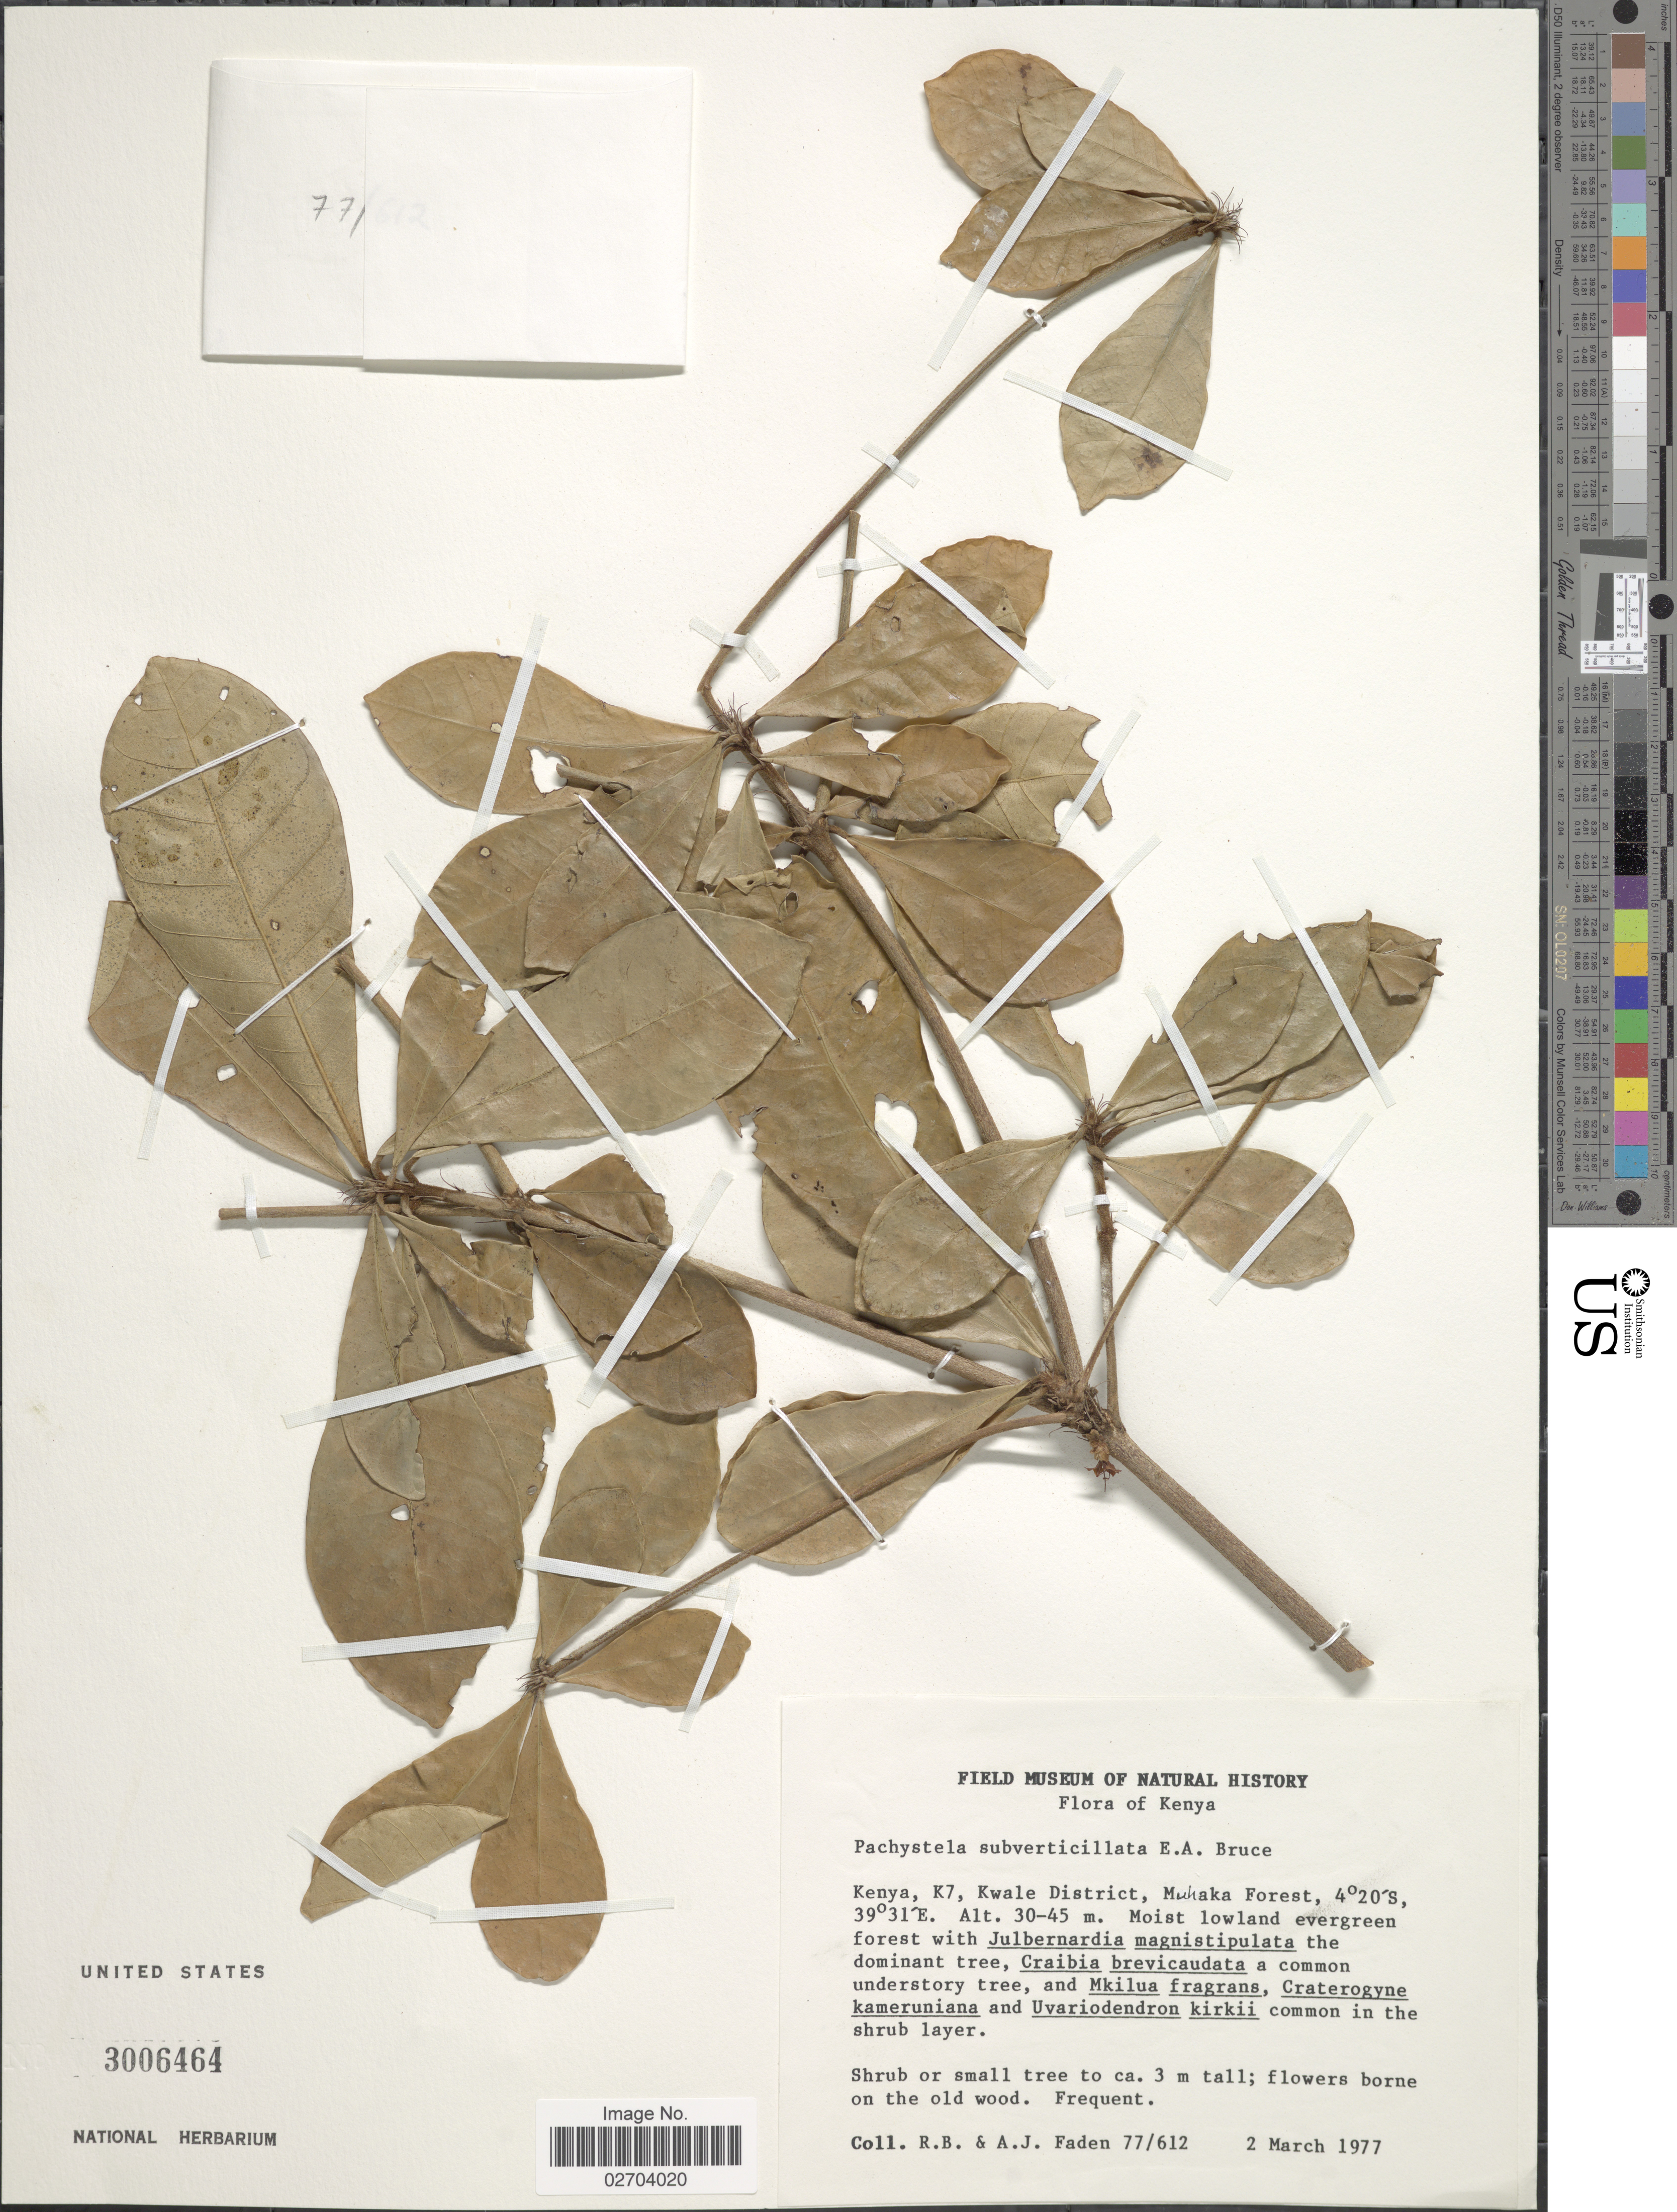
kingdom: Plantae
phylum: Tracheophyta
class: Magnoliopsida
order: Ericales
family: Sapotaceae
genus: Synsepalum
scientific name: Synsepalum subverticillatum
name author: (E.A. Bruce) T.D. Penn.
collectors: R. B. Faden & A. J. Faden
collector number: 77/612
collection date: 1977-03-02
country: Kenya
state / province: Kwale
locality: Kenya, K7, Kwale District, Mukaka Forest Forest.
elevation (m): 30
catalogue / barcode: US 3006464